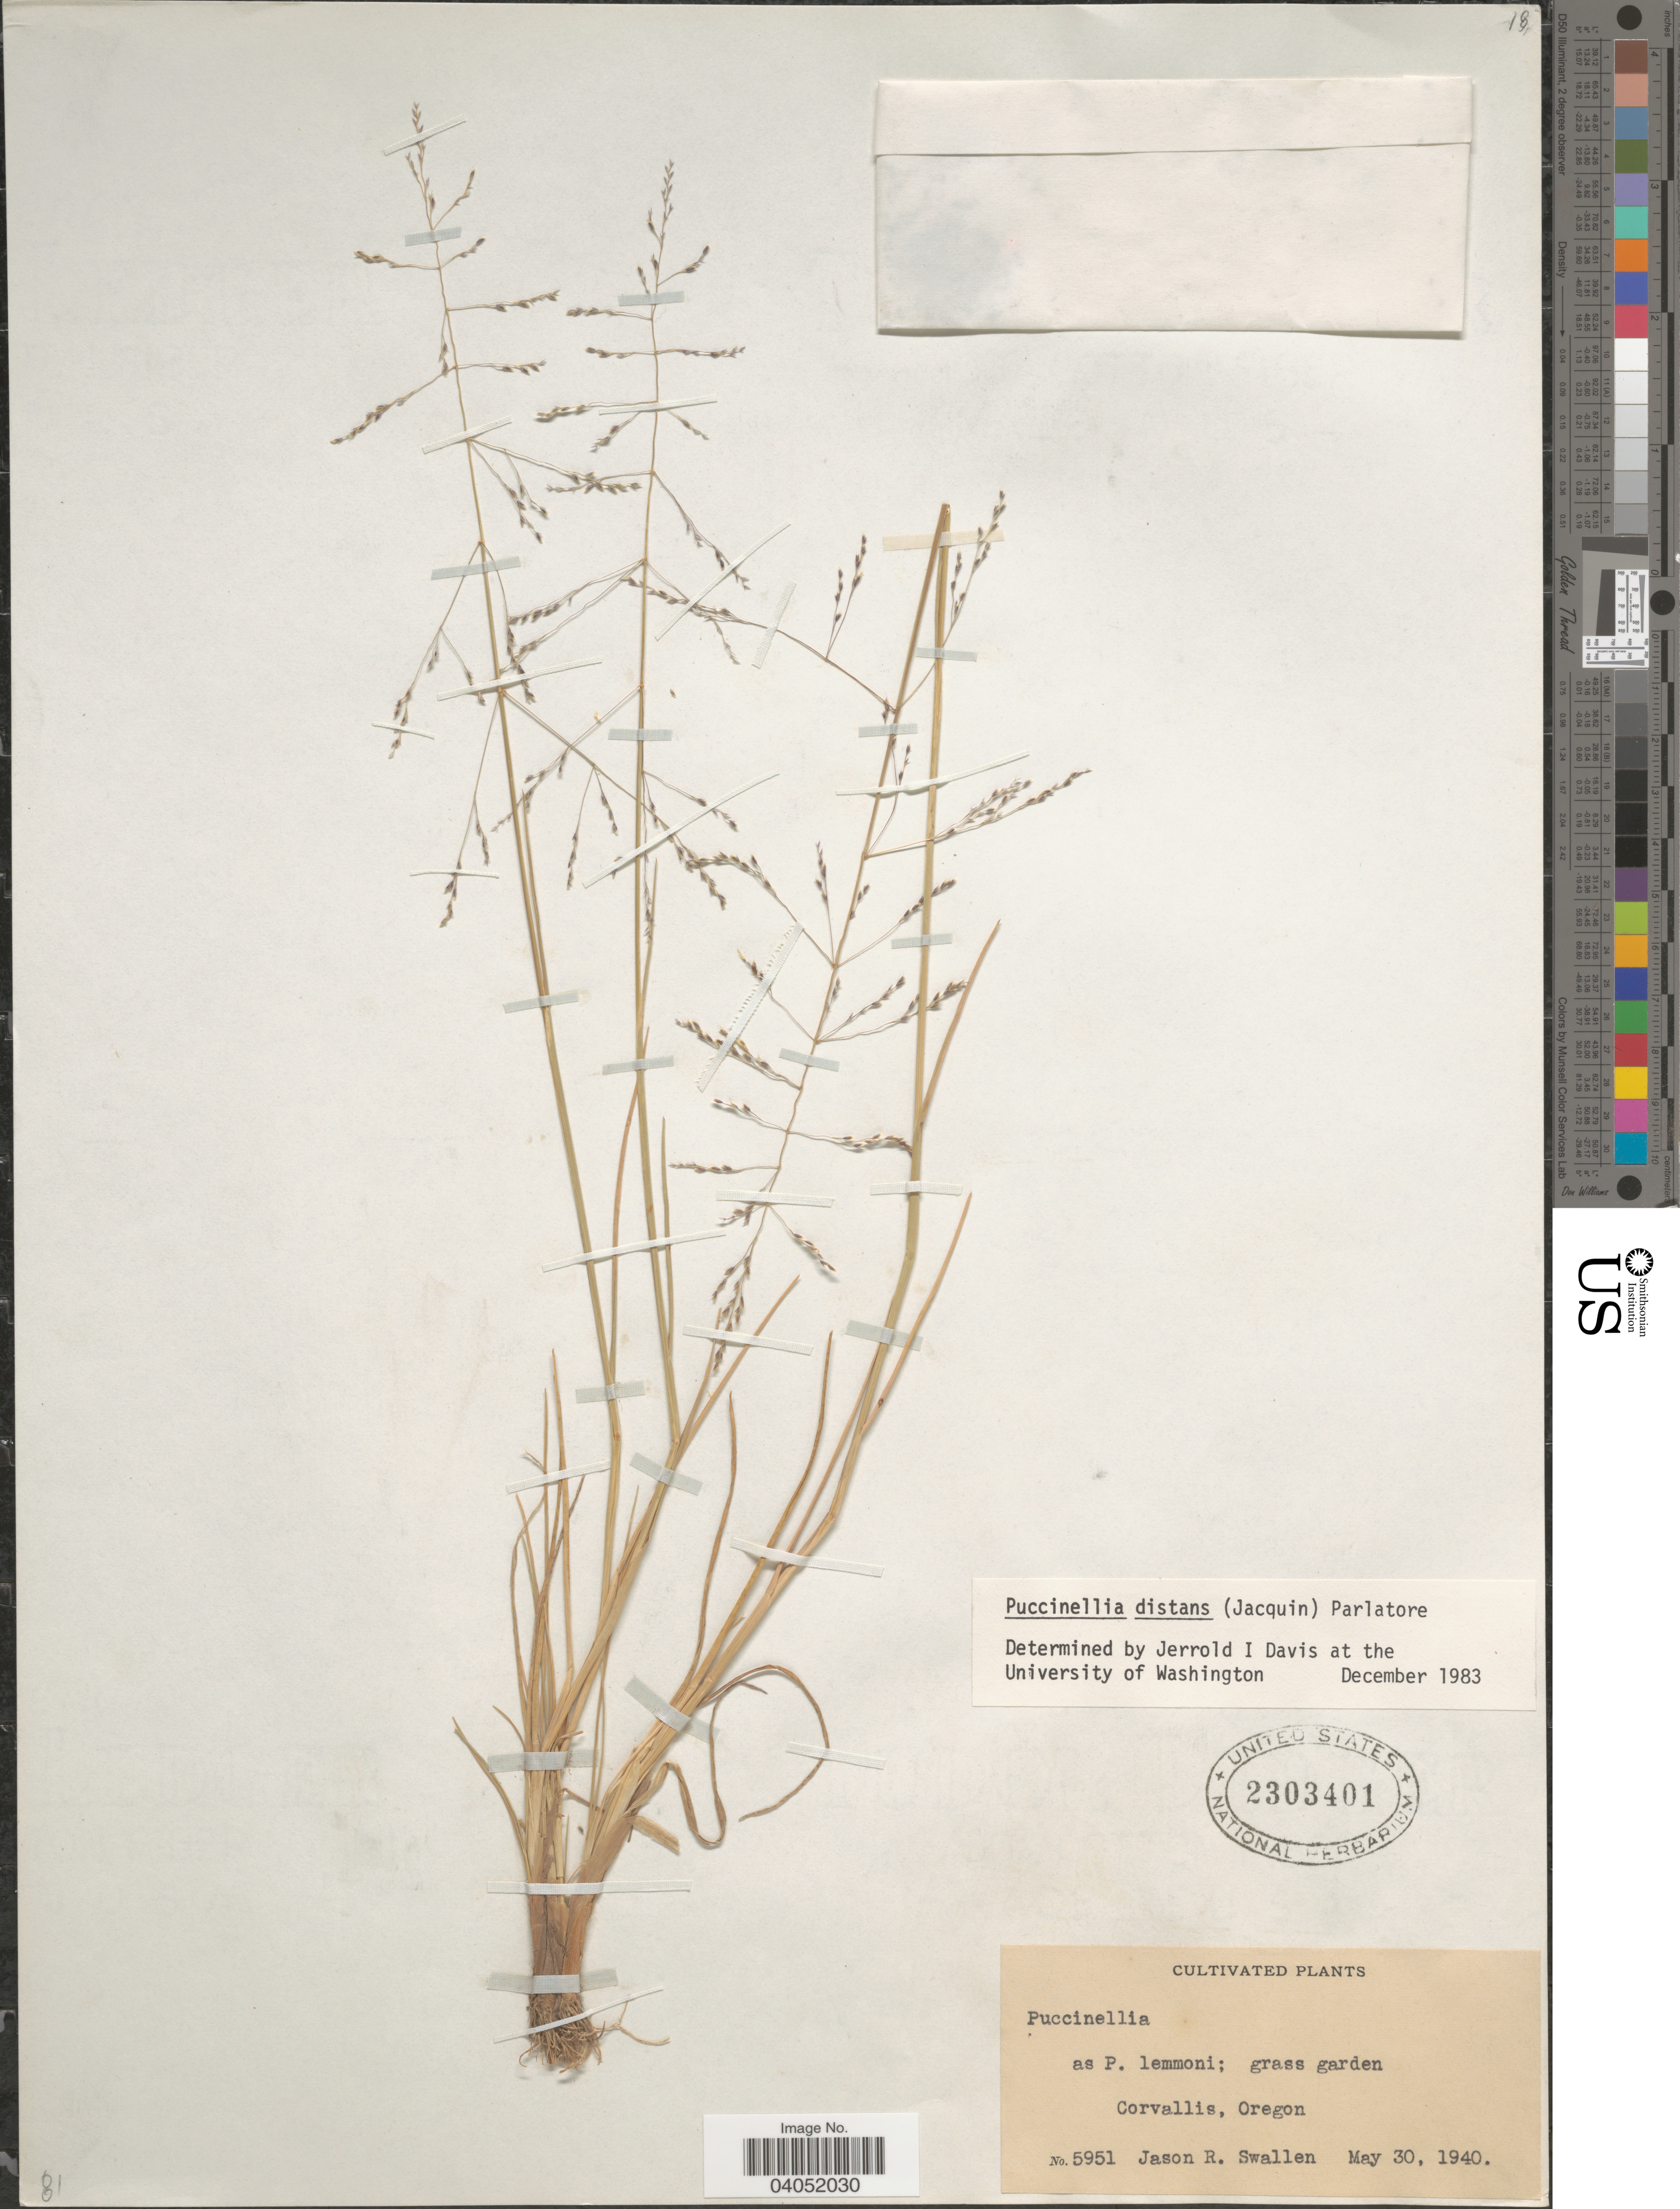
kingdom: Plantae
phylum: Tracheophyta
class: Liliopsida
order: Poales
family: Poaceae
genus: Puccinellia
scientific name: Puccinellia distans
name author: (Jacq.) Parl.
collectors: J. R. Swallen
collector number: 5951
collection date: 1940-05-30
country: United States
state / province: Oregon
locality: Grass garden. Corvallis.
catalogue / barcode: US 2303401